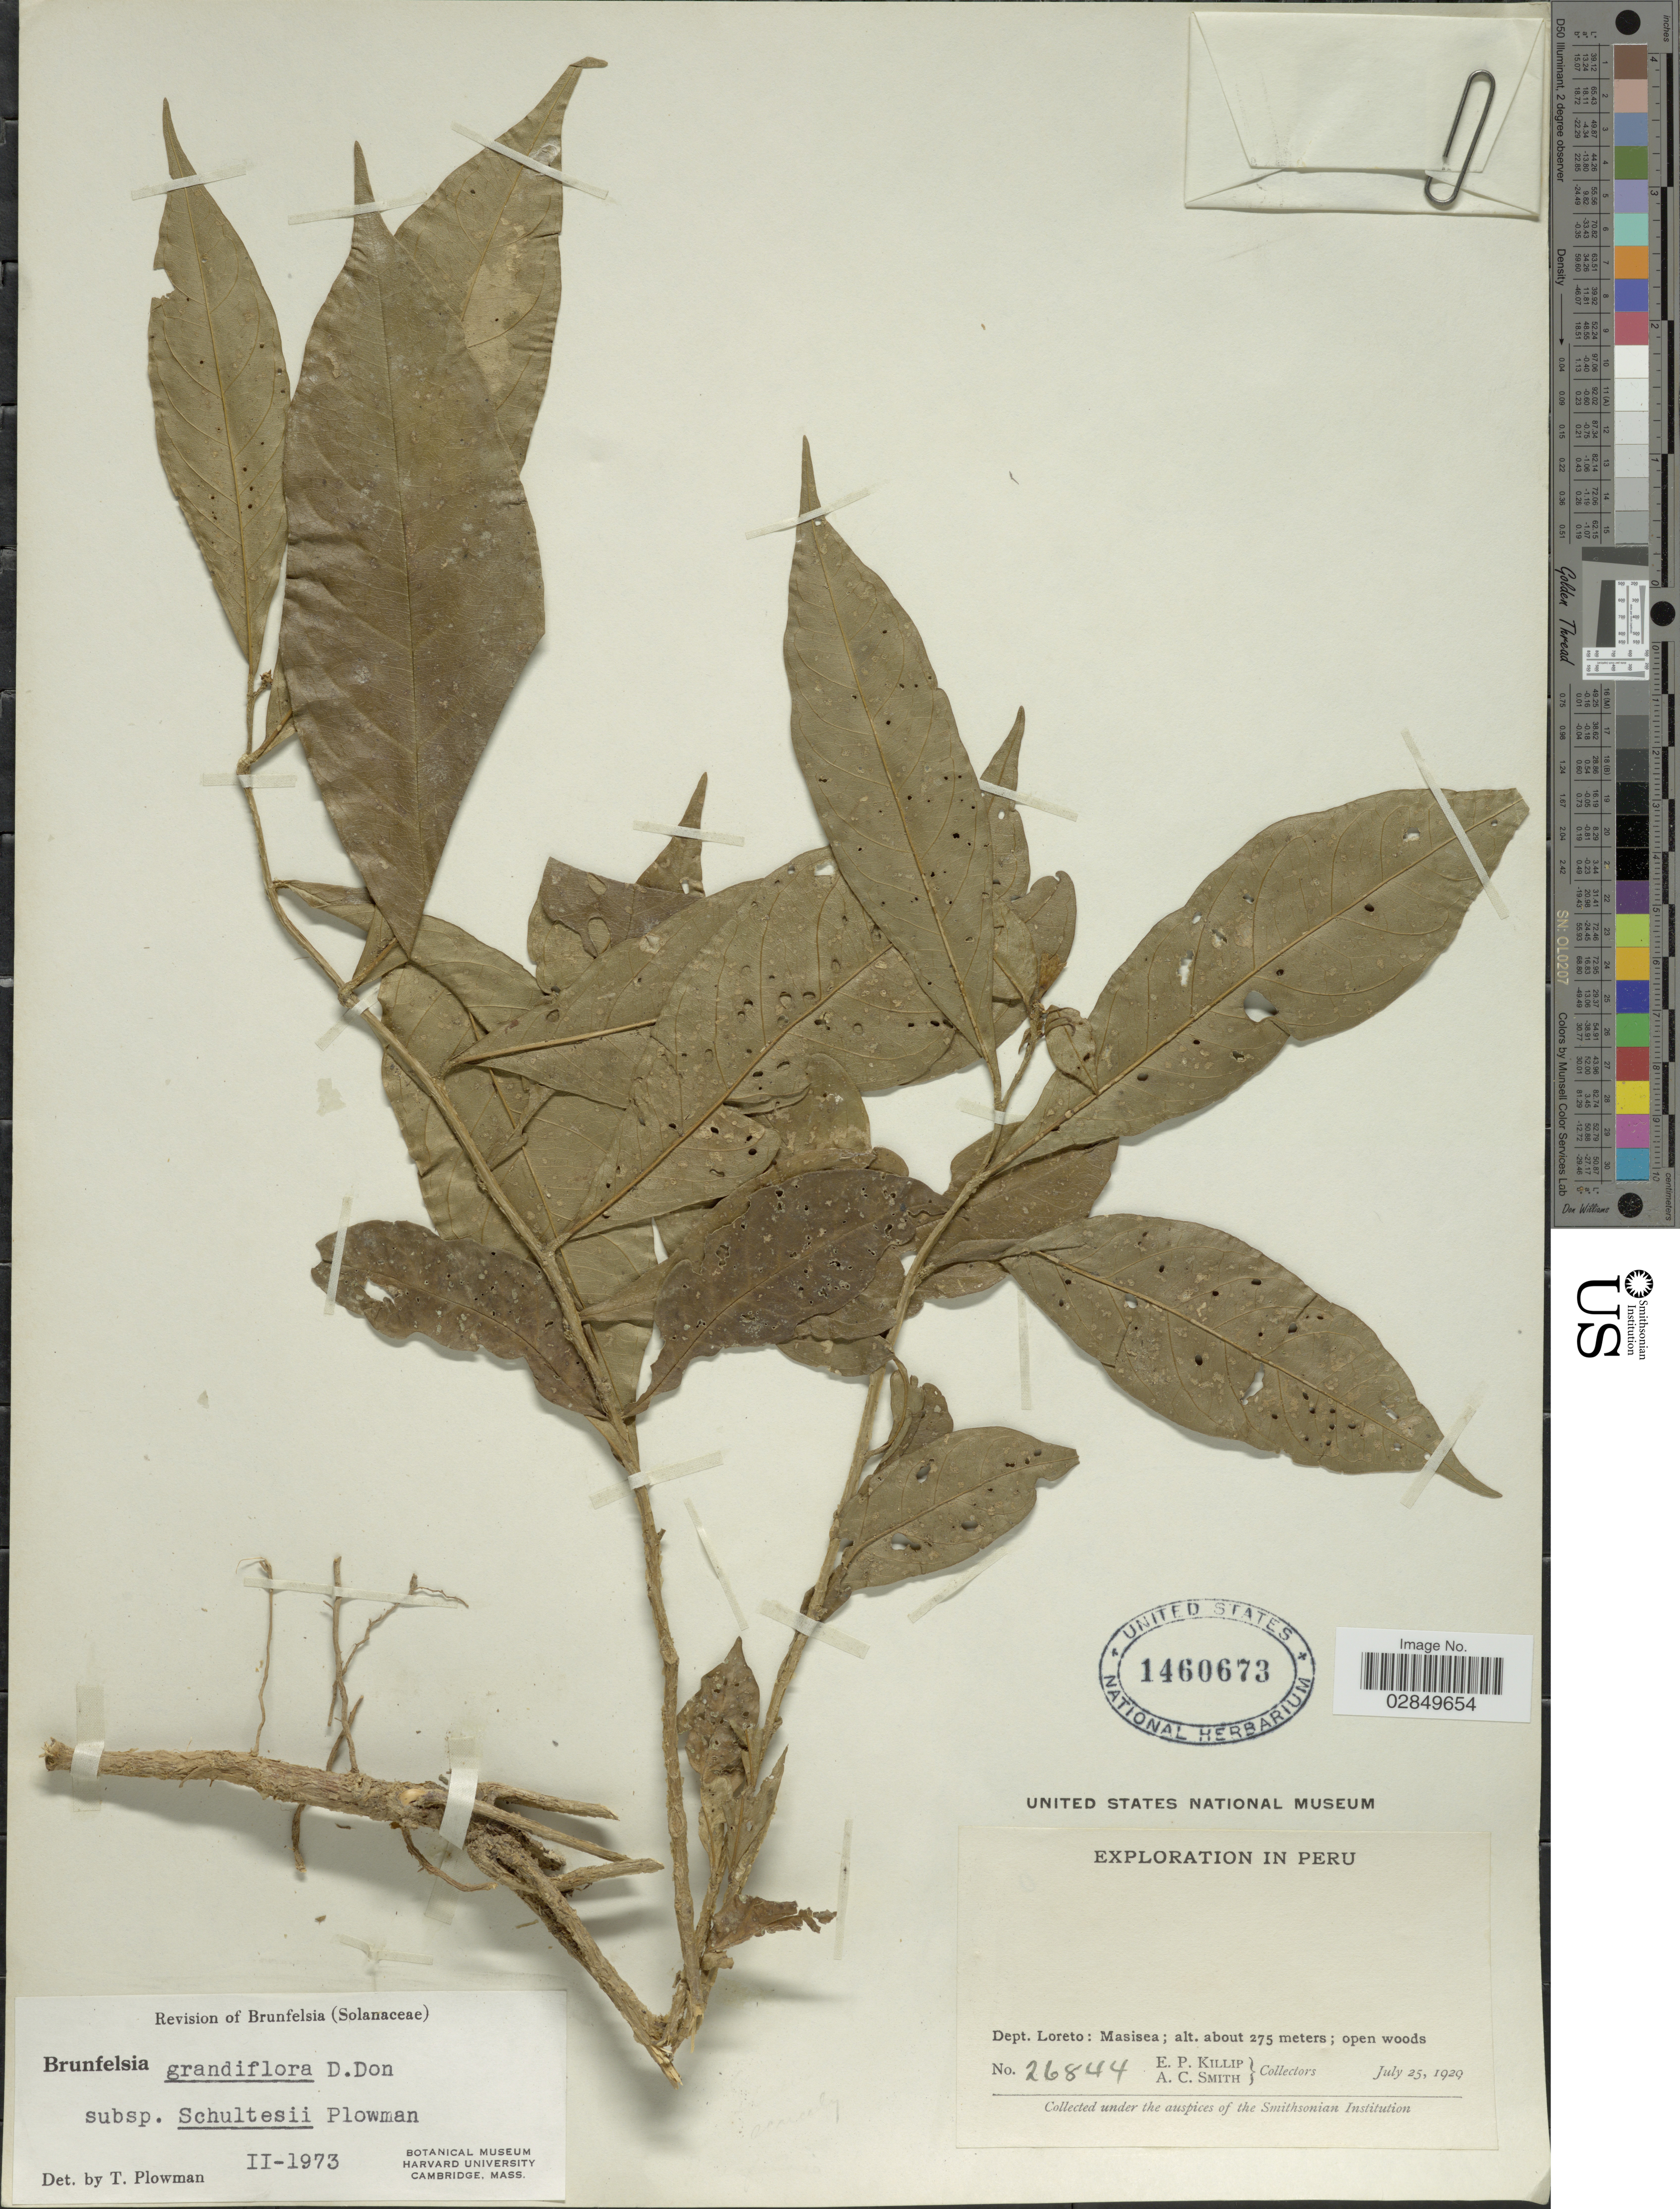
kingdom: Plantae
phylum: Tracheophyta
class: Magnoliopsida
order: Solanales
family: Solanaceae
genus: Brunfelsia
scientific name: Brunfelsia grandiflora subsp. schultesii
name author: Plowman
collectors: E. P. Killip & A. C. Smith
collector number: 26844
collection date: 1929-07-25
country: Peru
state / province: Loreto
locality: Dept. Loreto, Masisea.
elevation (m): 275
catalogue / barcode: US 1460673